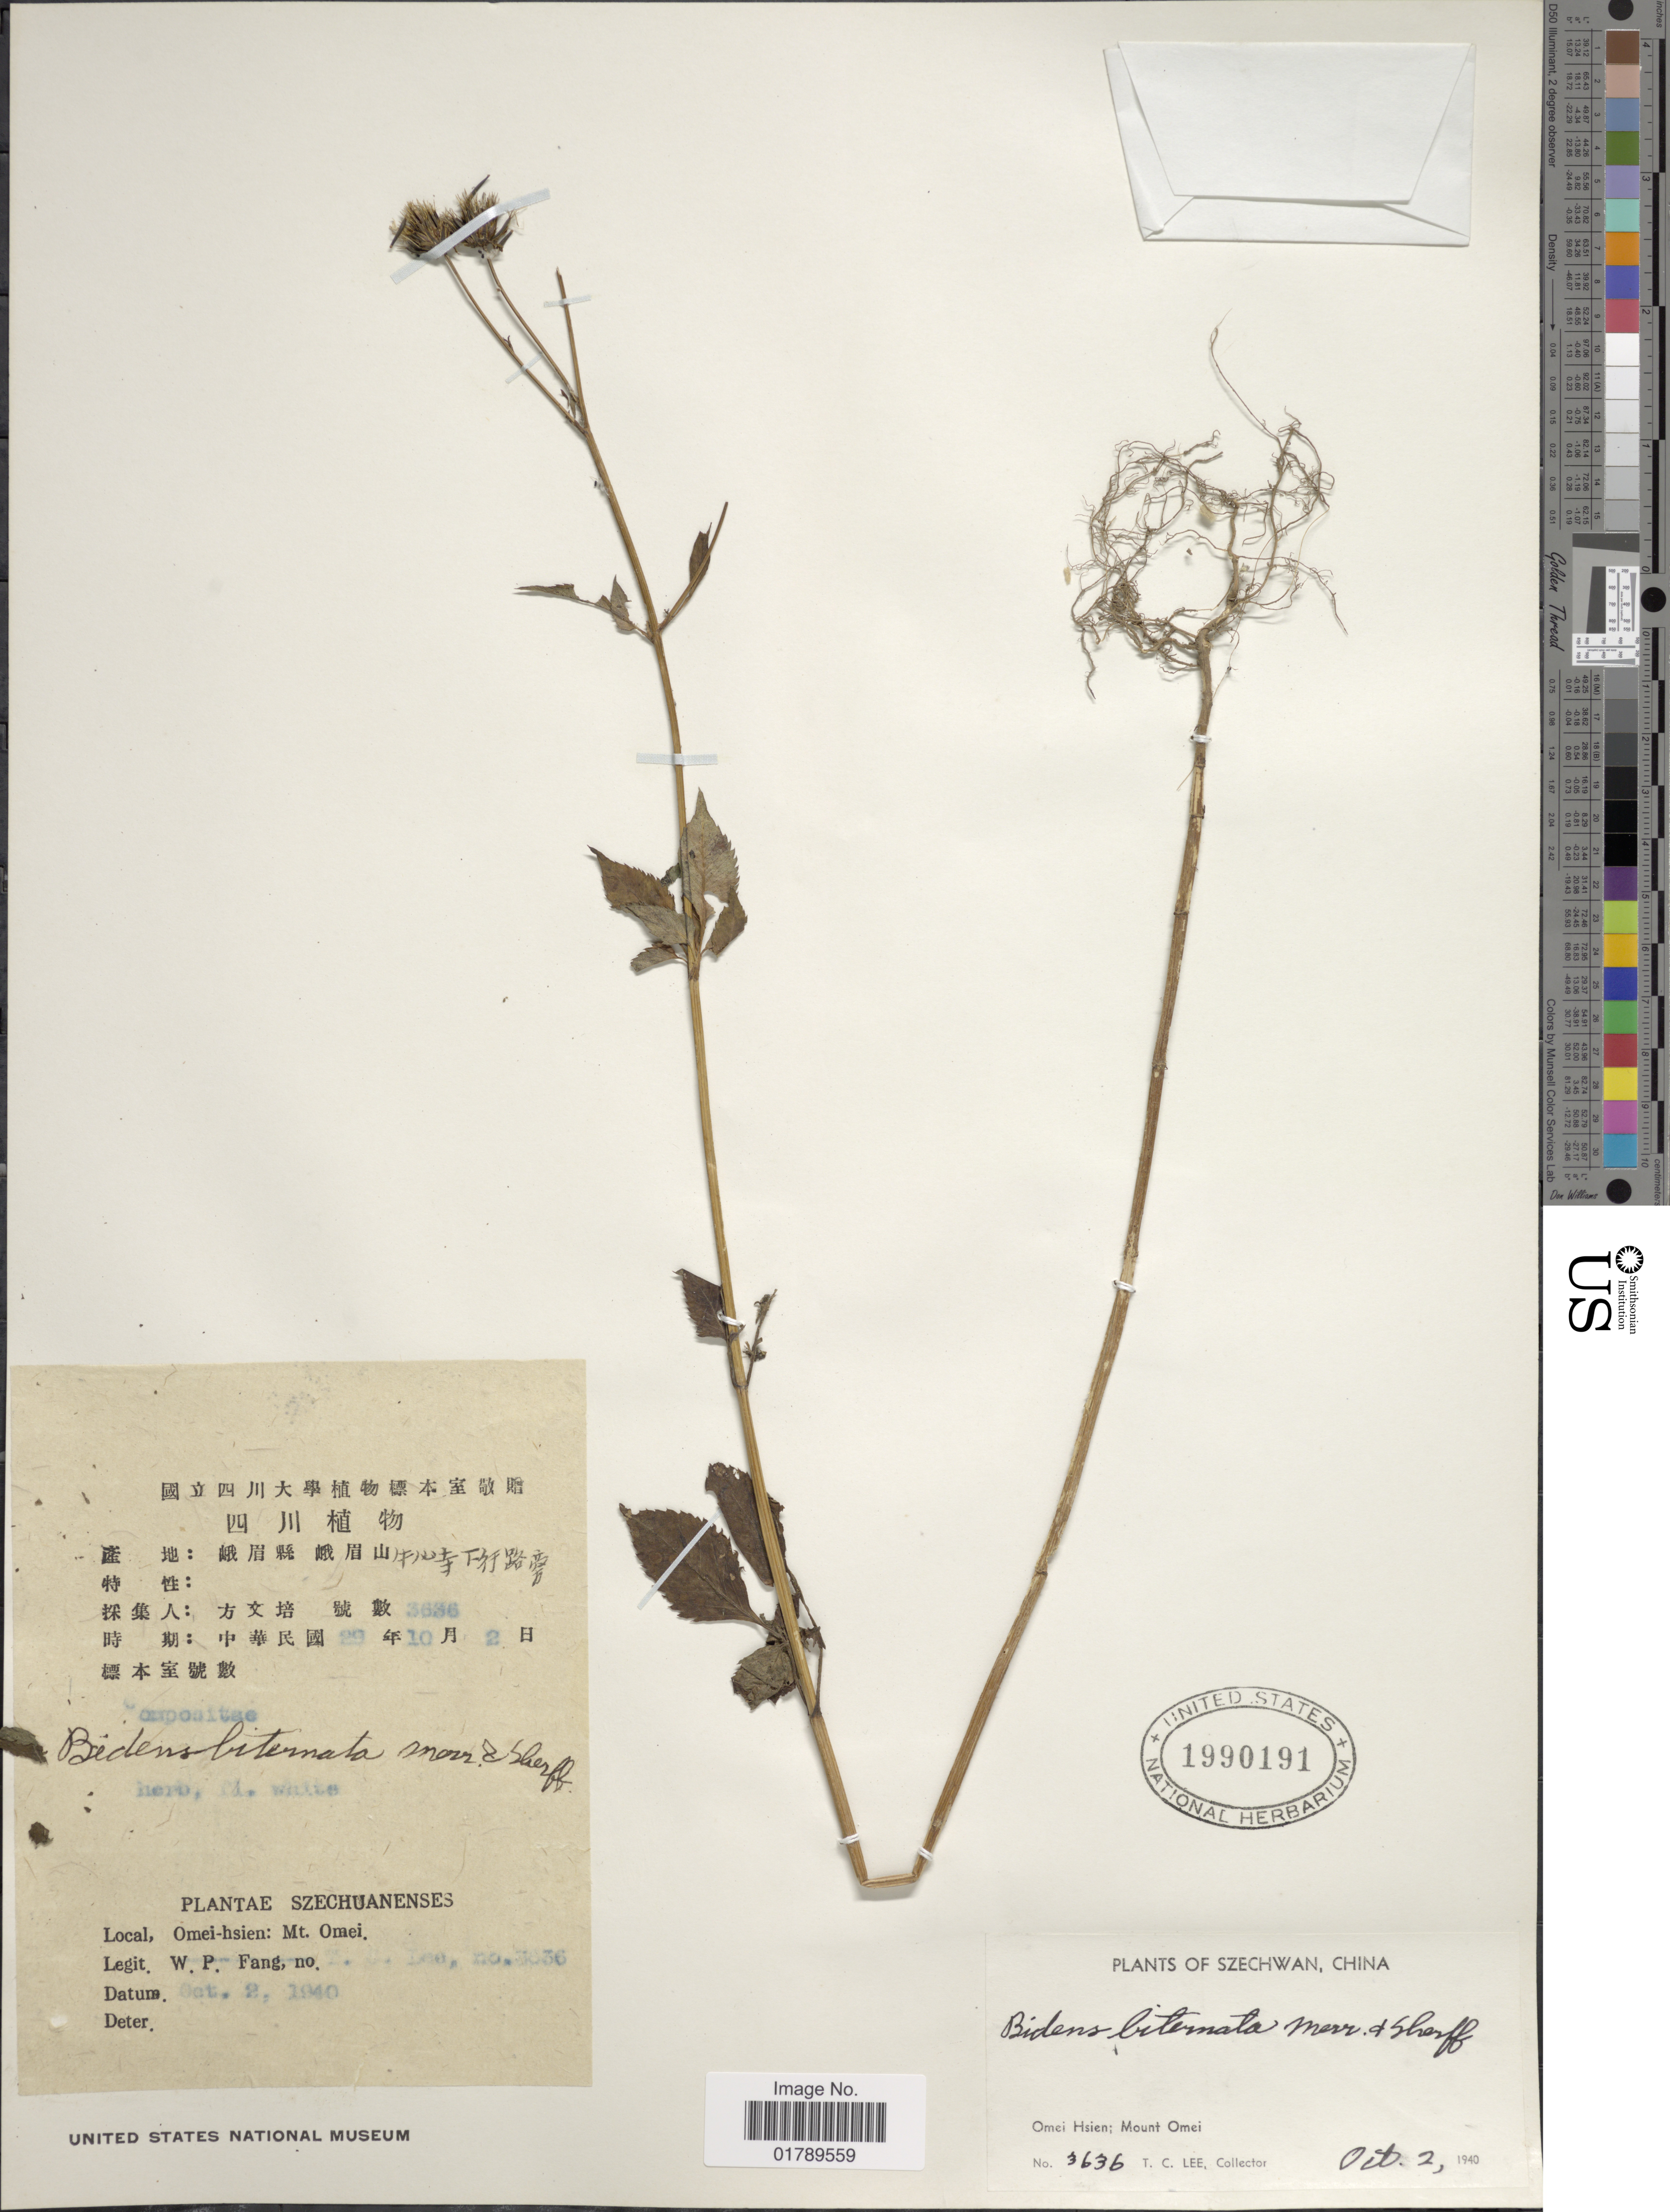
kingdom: Plantae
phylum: Tracheophyta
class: Magnoliopsida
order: Asterales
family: Asteraceae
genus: Bidens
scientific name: Bidens biternata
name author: (Lour.) Merr. & Sherff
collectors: T. Lee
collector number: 3636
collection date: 1940-10-02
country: China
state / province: Sichuan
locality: Szechwan, China. Omei Hsien; Mount Omei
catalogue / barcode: US 1990191